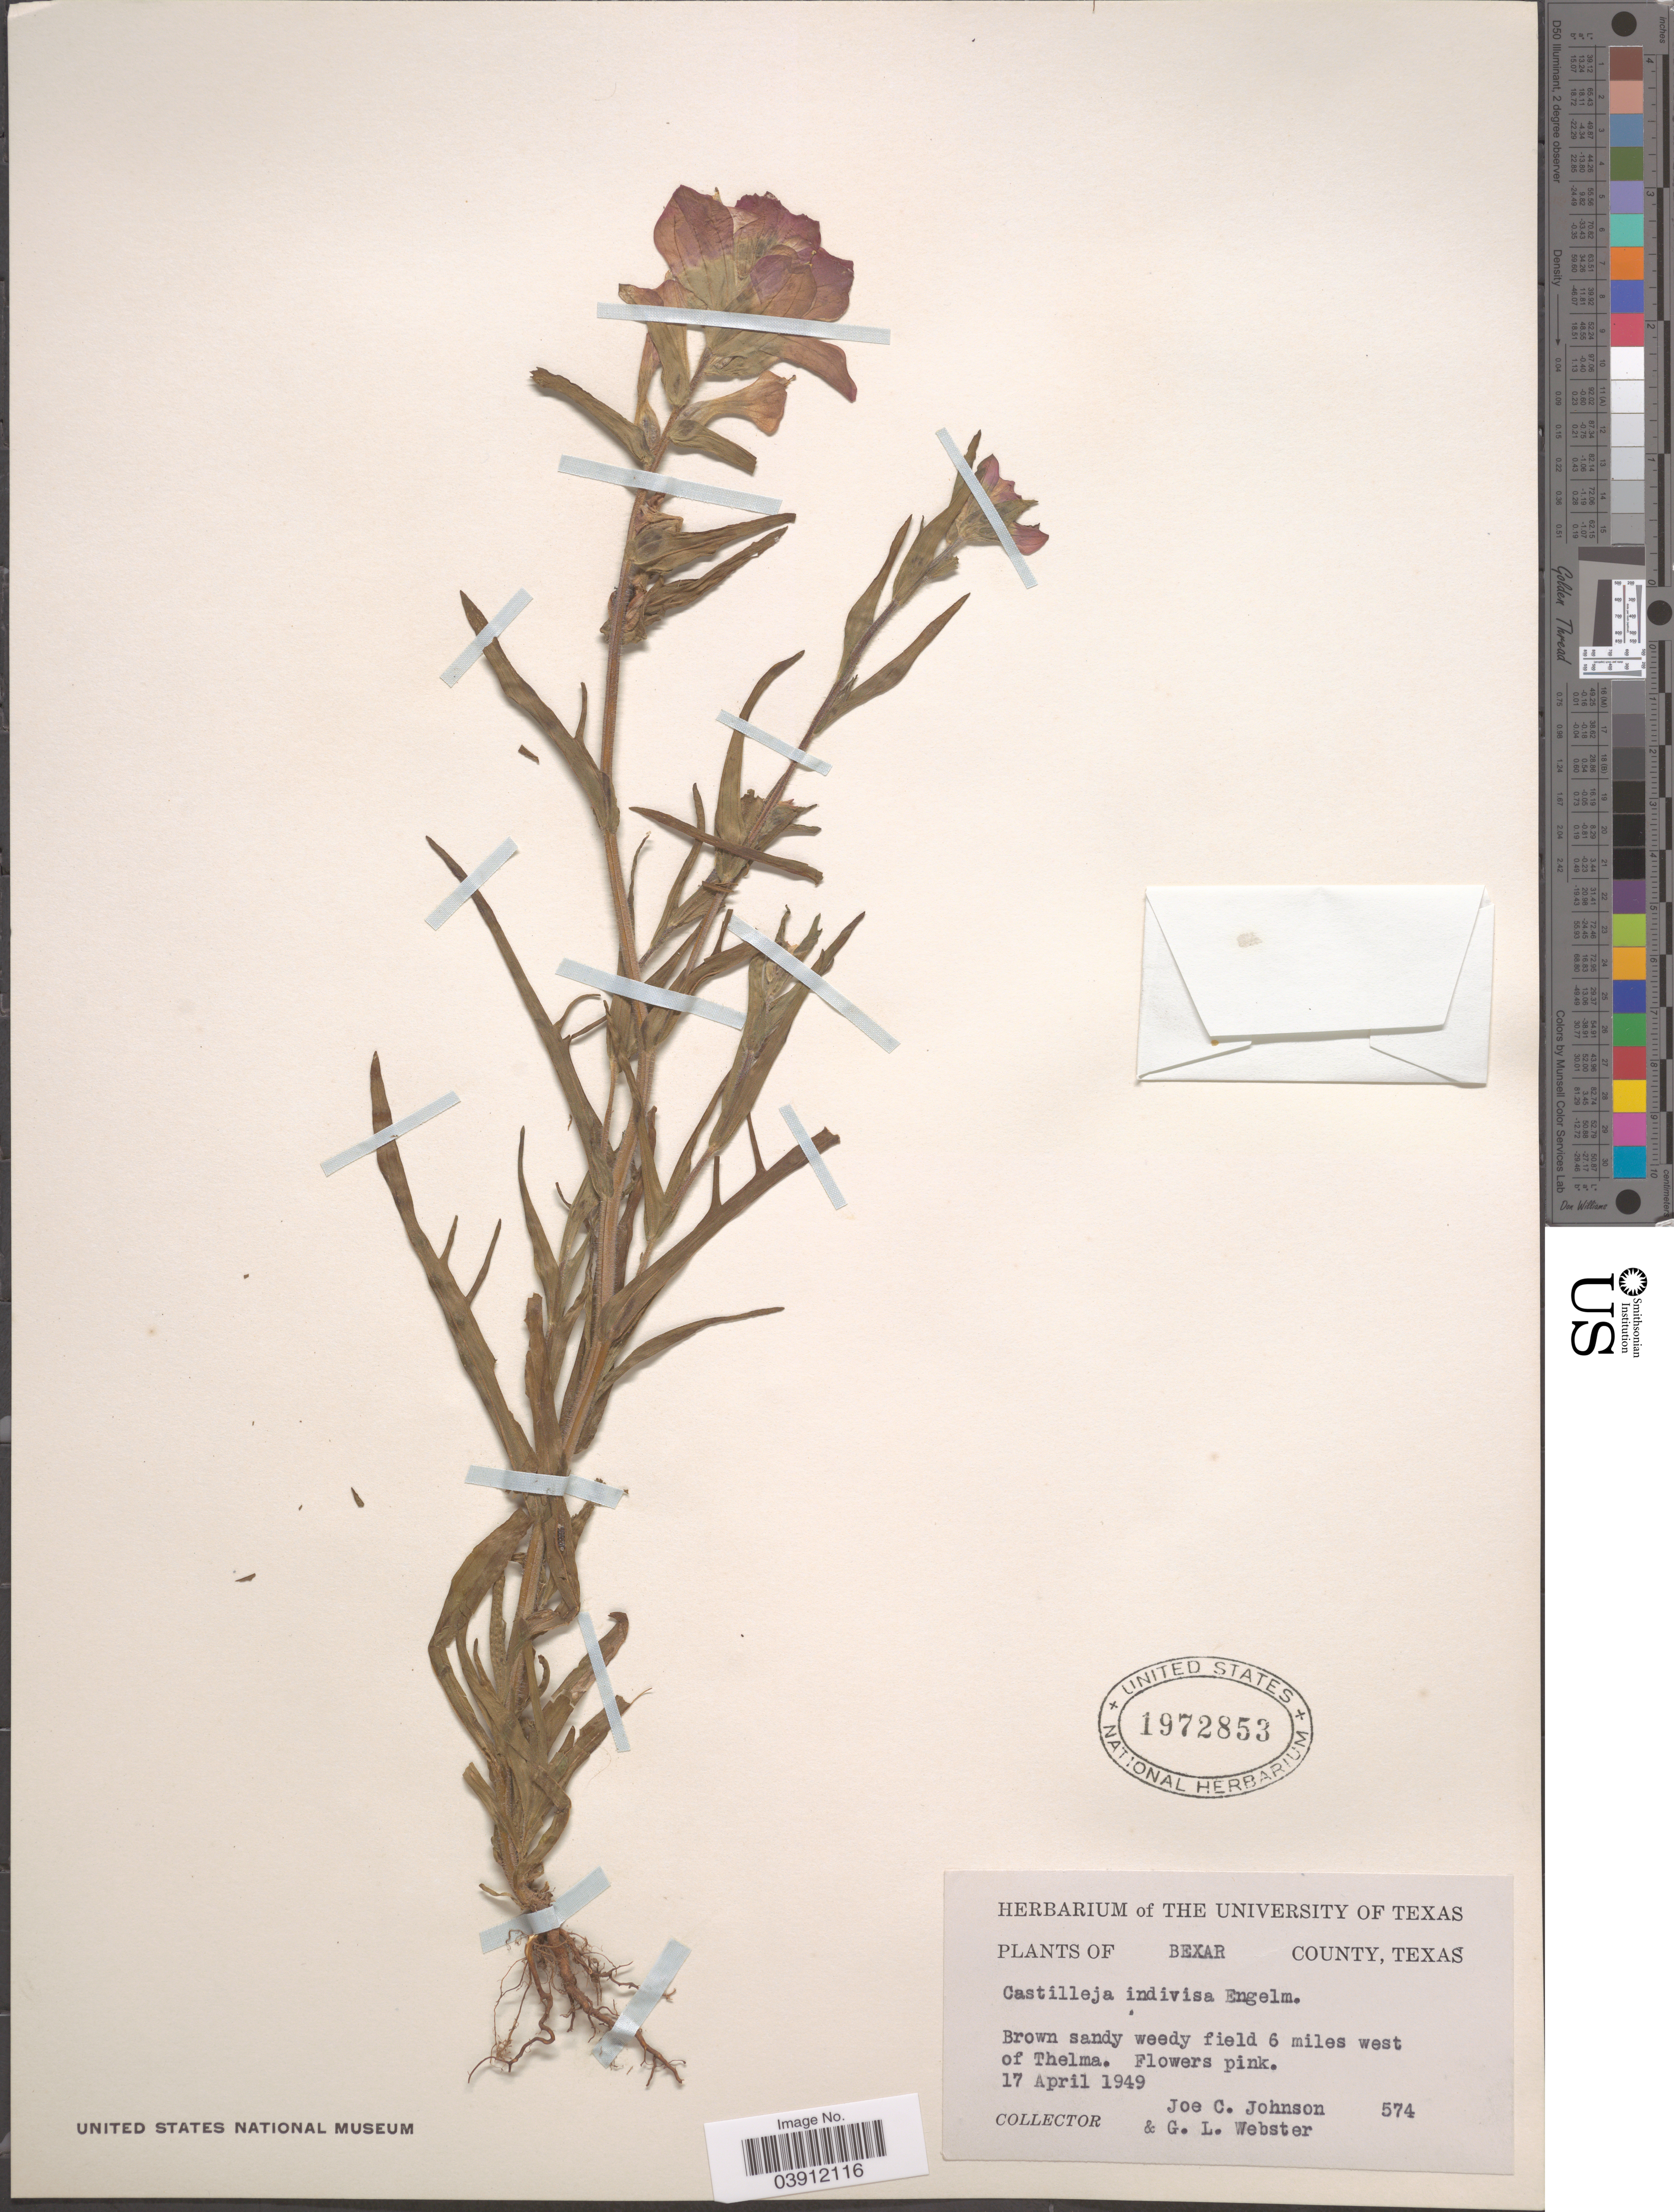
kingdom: Plantae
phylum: Tracheophyta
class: Magnoliopsida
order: Lamiales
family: Orobanchaceae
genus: Castilleja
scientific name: Castilleja indivisa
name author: Engelm. in Engelm. & A. Gray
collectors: J. C. Johnson & G. L. Webster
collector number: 574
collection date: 1949-04-17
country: United States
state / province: Texas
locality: Bexar County. 6 miles west of Thelma.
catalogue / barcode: US 1972853